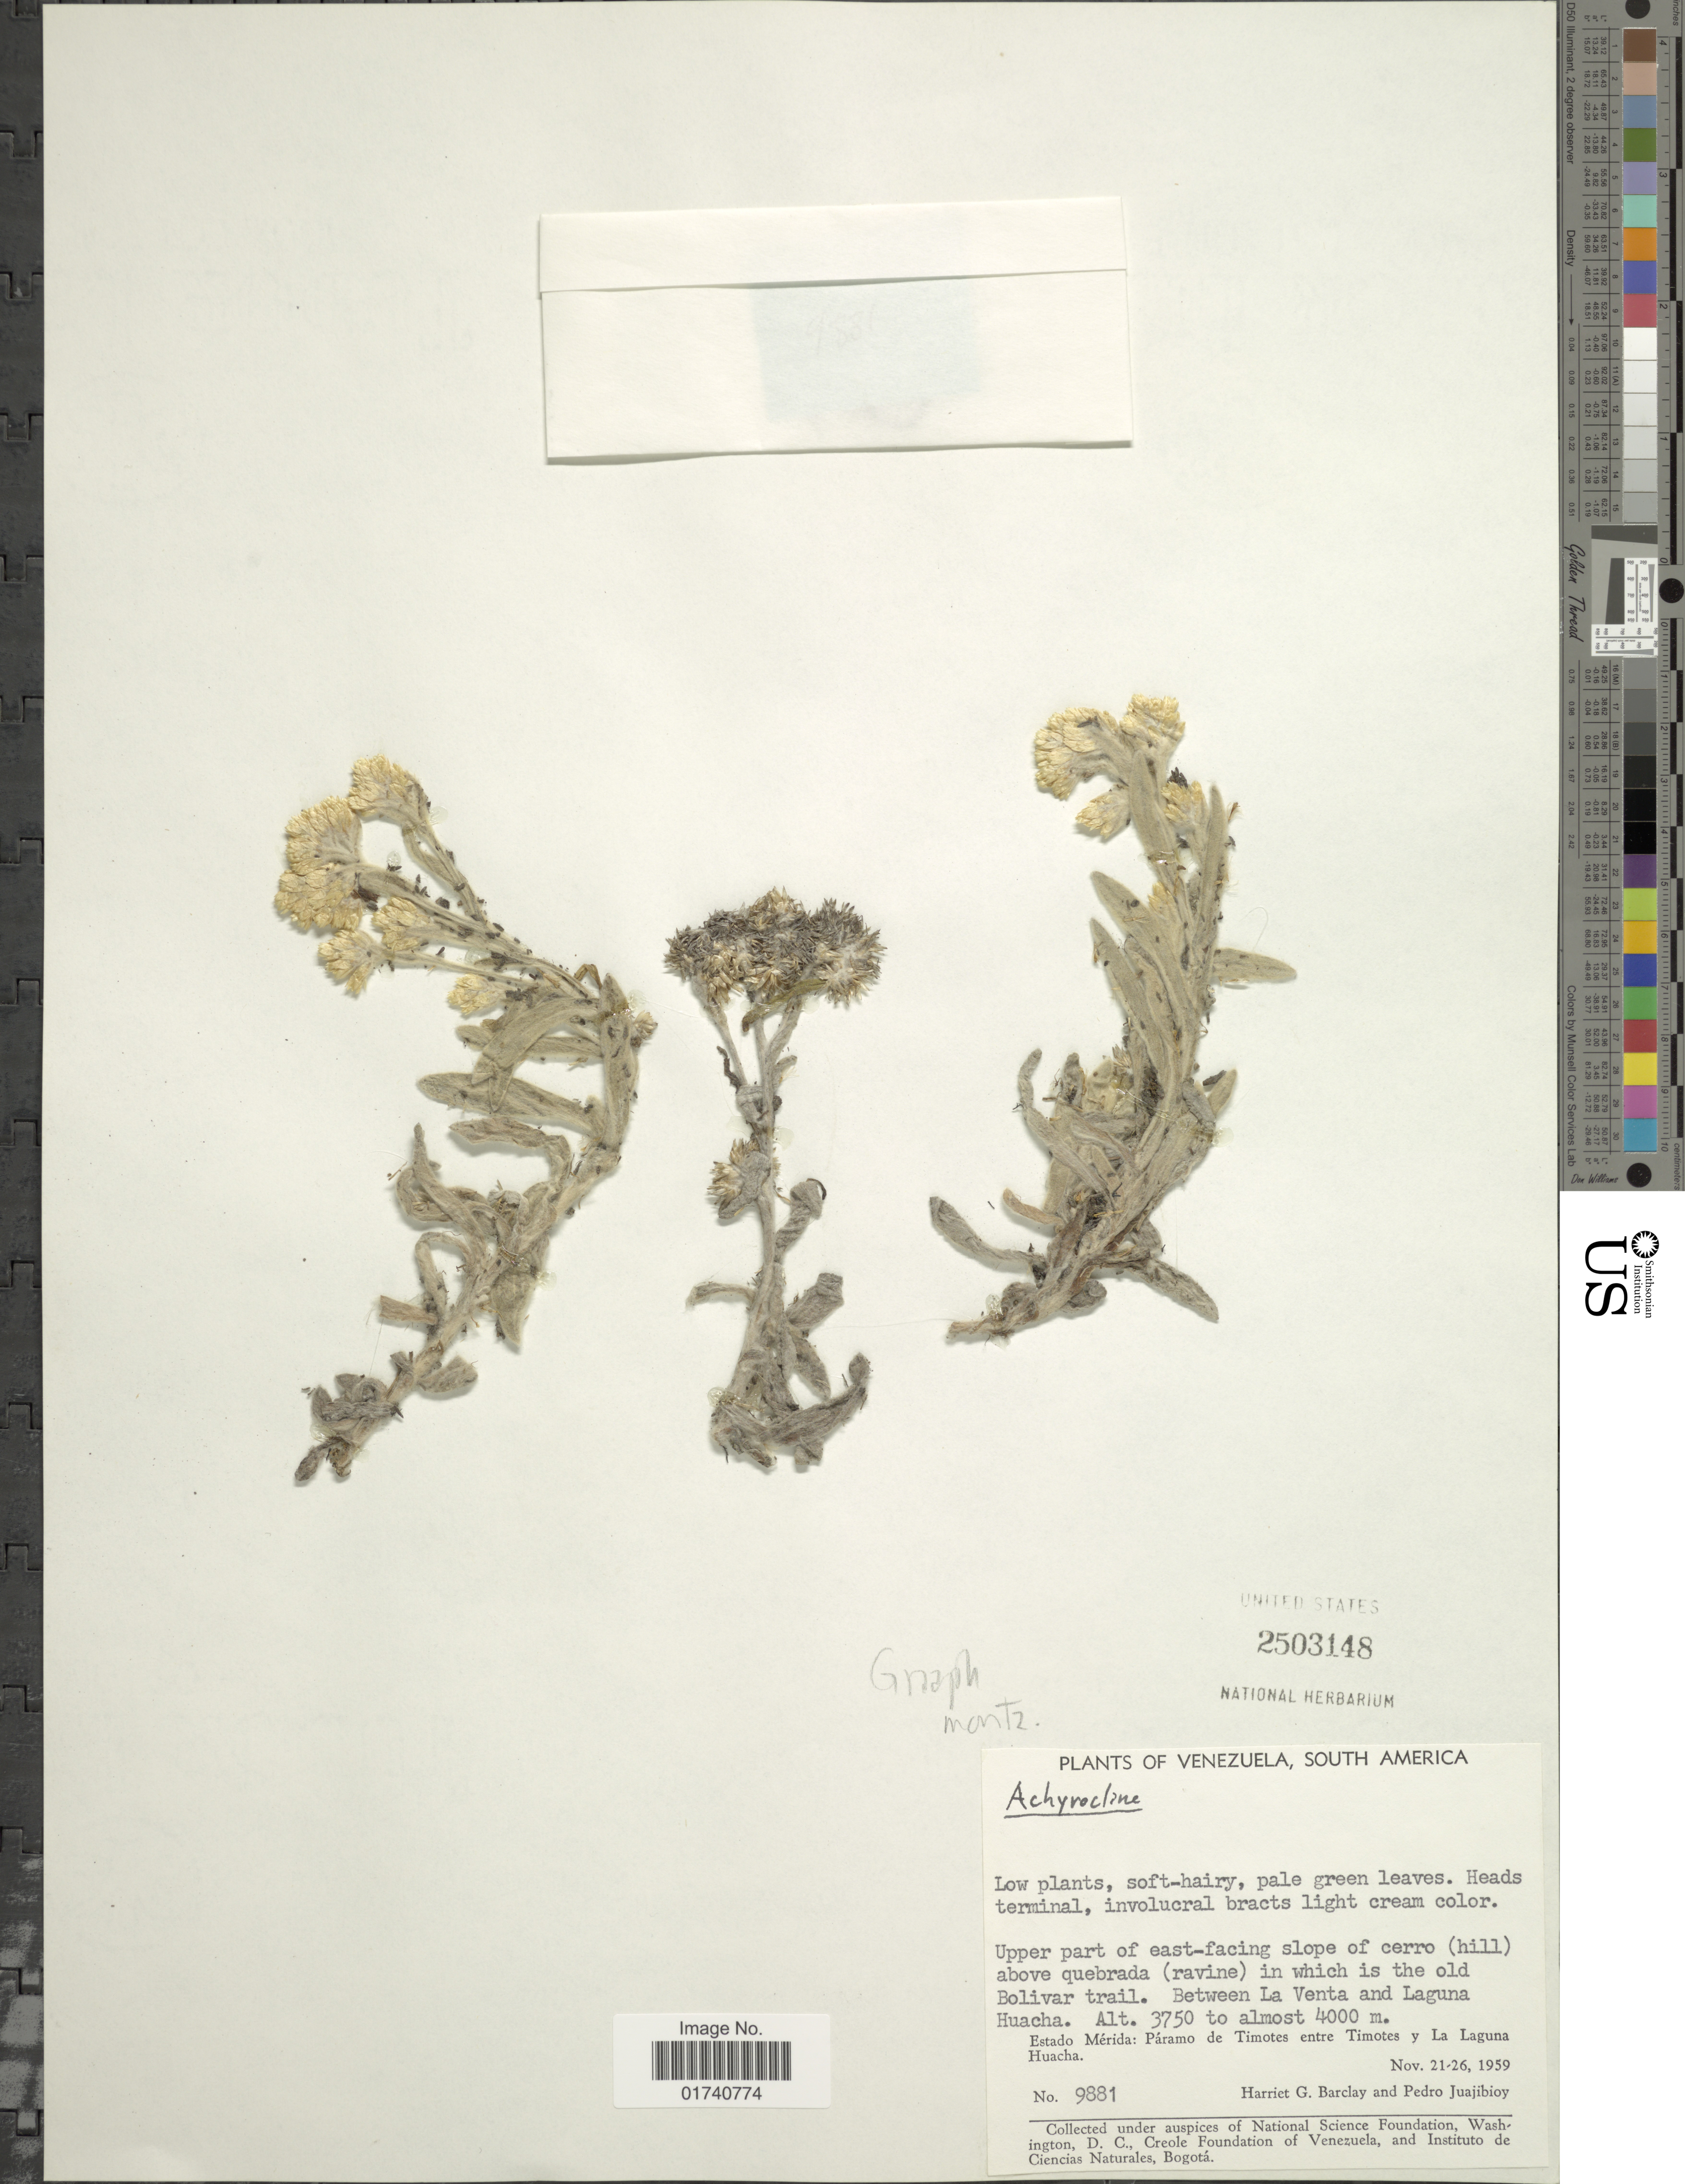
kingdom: Plantae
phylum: Tracheophyta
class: Magnoliopsida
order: Asterales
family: Asteraceae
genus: Pseudognaphalium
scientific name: Pseudognaphalium moritizianum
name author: (Klatt) V.M. Badillo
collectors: H. G. Barclay & P. Juajibioy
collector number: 9881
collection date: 1959-11-21/1959-11-26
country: Venezuela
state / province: Mérida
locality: Upper part of east-facing slope of cerro (hill) above quebrada (ravine) in which is the old Bolivar trail. Between La Venta and Laguna Huacha.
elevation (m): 3750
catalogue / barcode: US 2503148